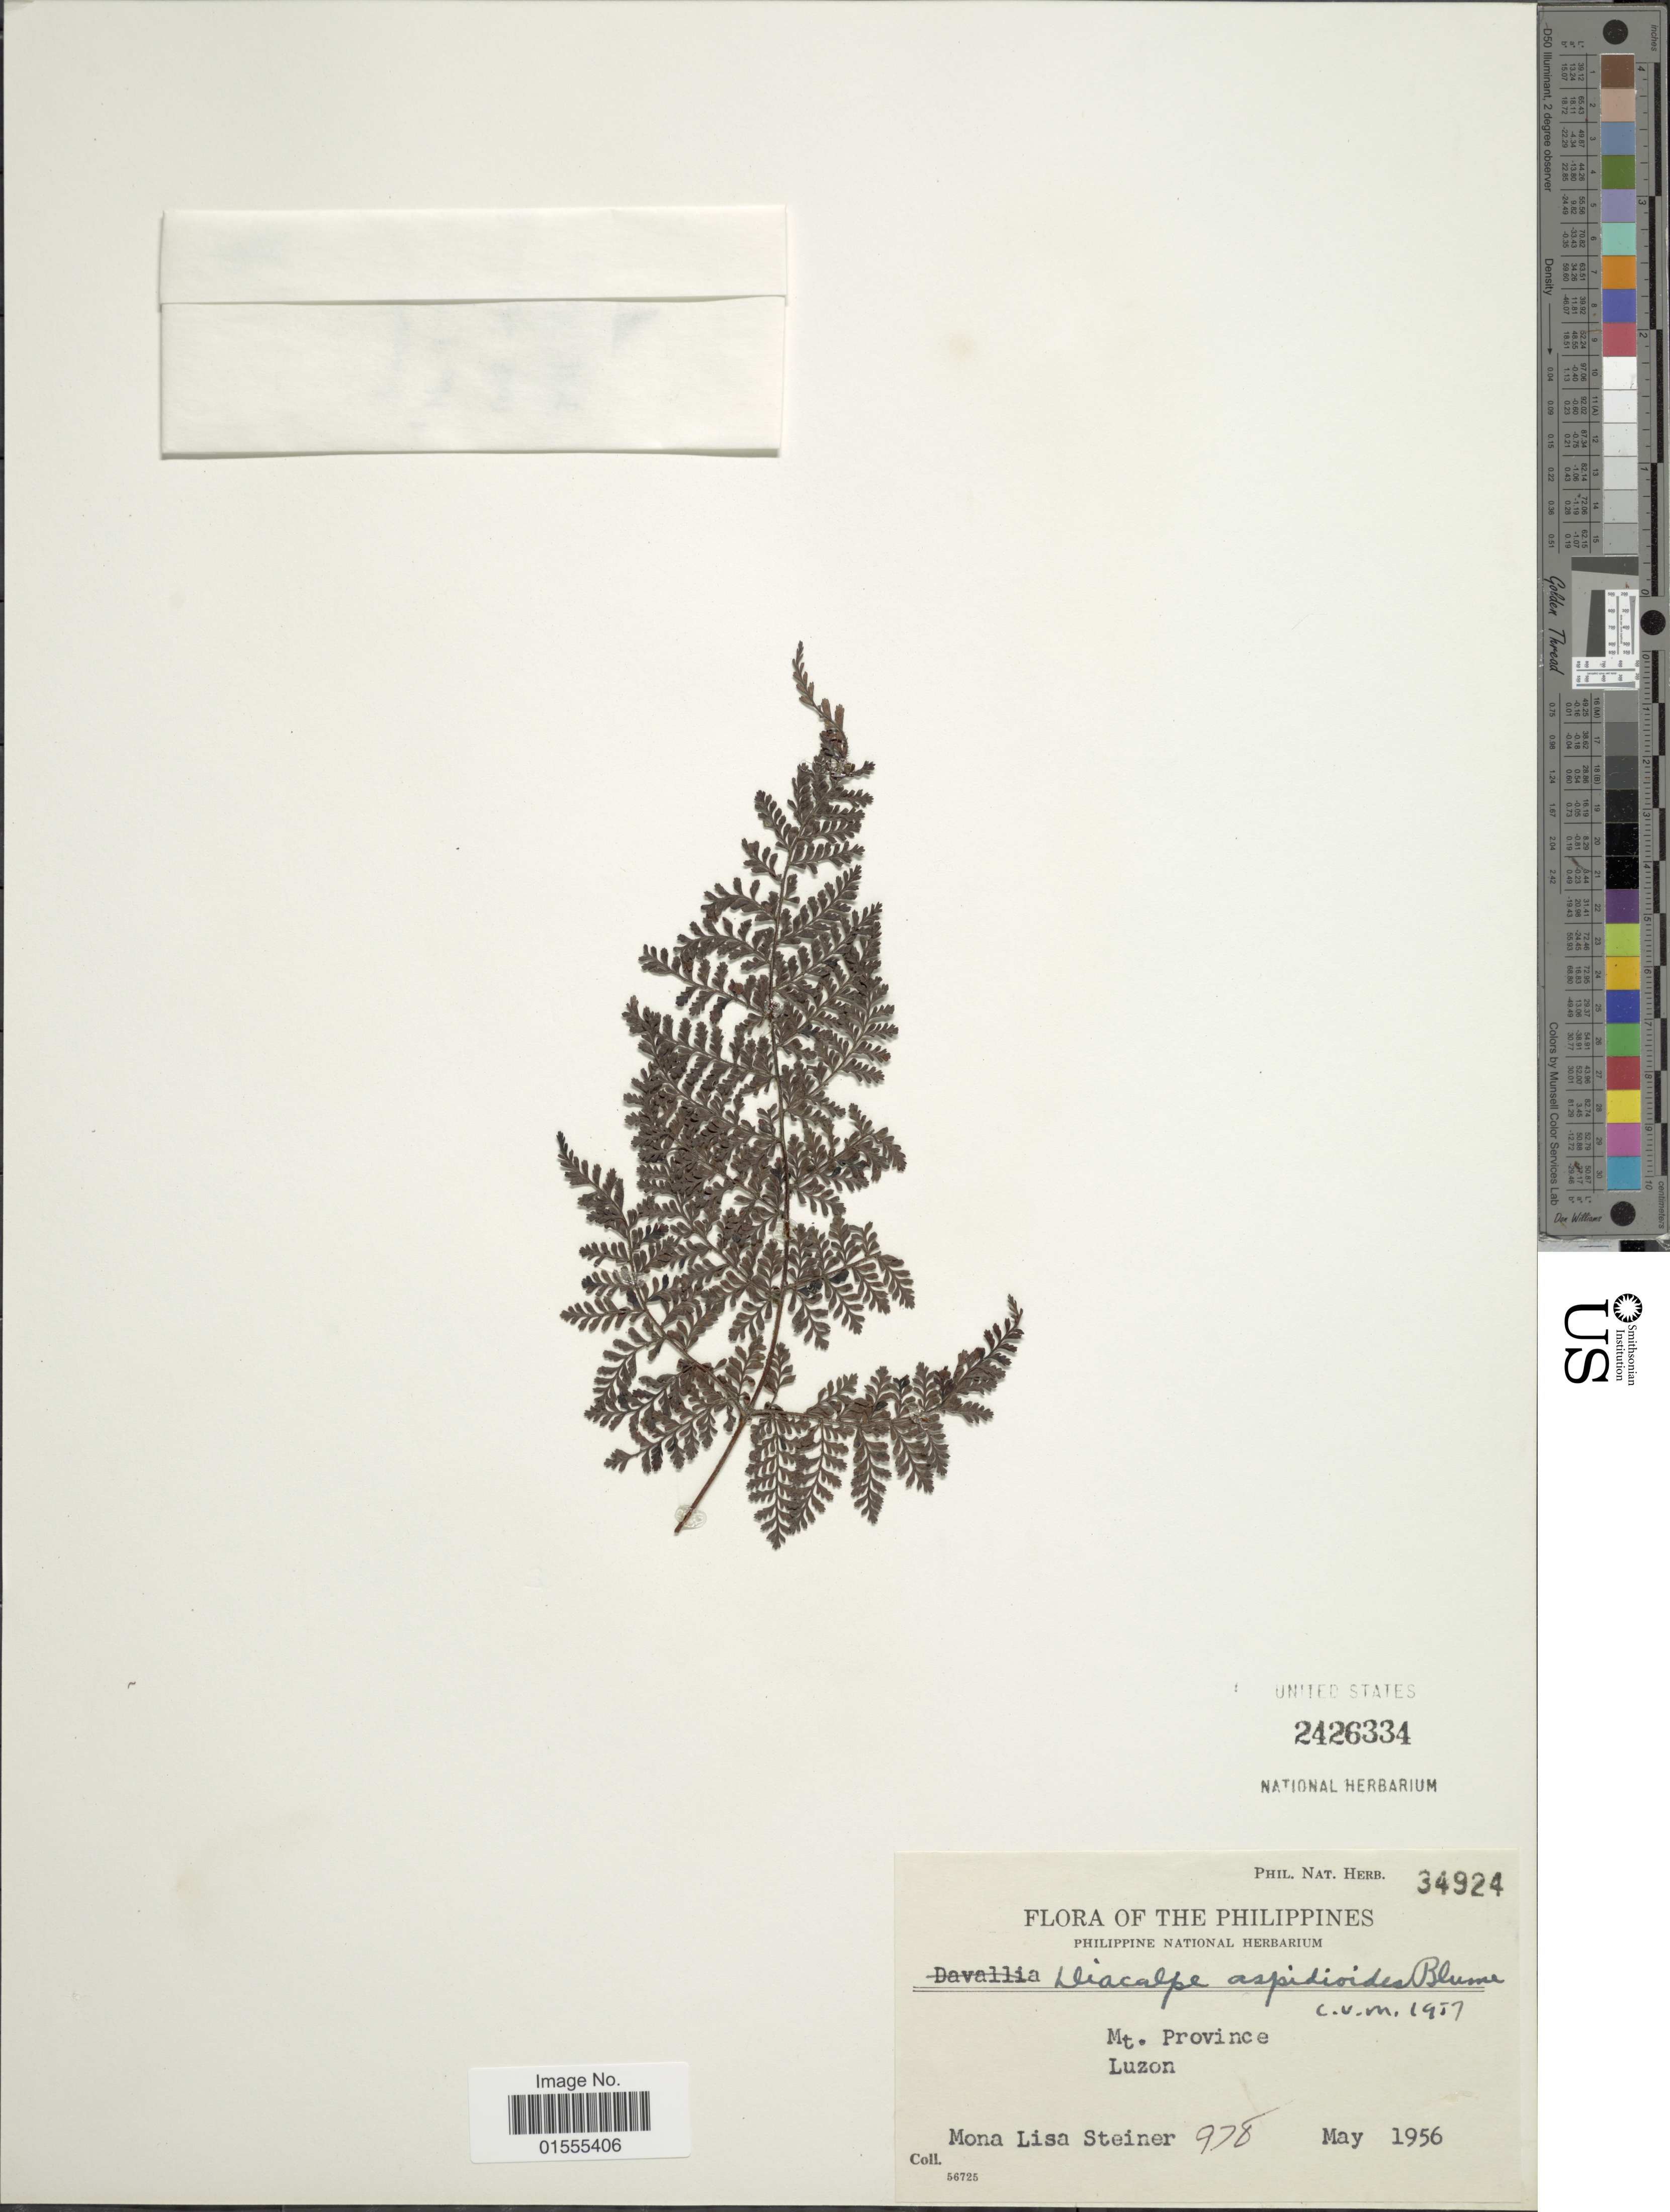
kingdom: Plantae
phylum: Tracheophyta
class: Polypodiopsida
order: Polypodiales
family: Dryopteridaceae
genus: Dryopteris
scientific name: Dryopteris pseudocaenopteris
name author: (Kunze) Li Bing Zhang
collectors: M. Steiner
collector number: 978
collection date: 1956-05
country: Philippines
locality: Mt Province, Luzon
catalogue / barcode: US 2426334